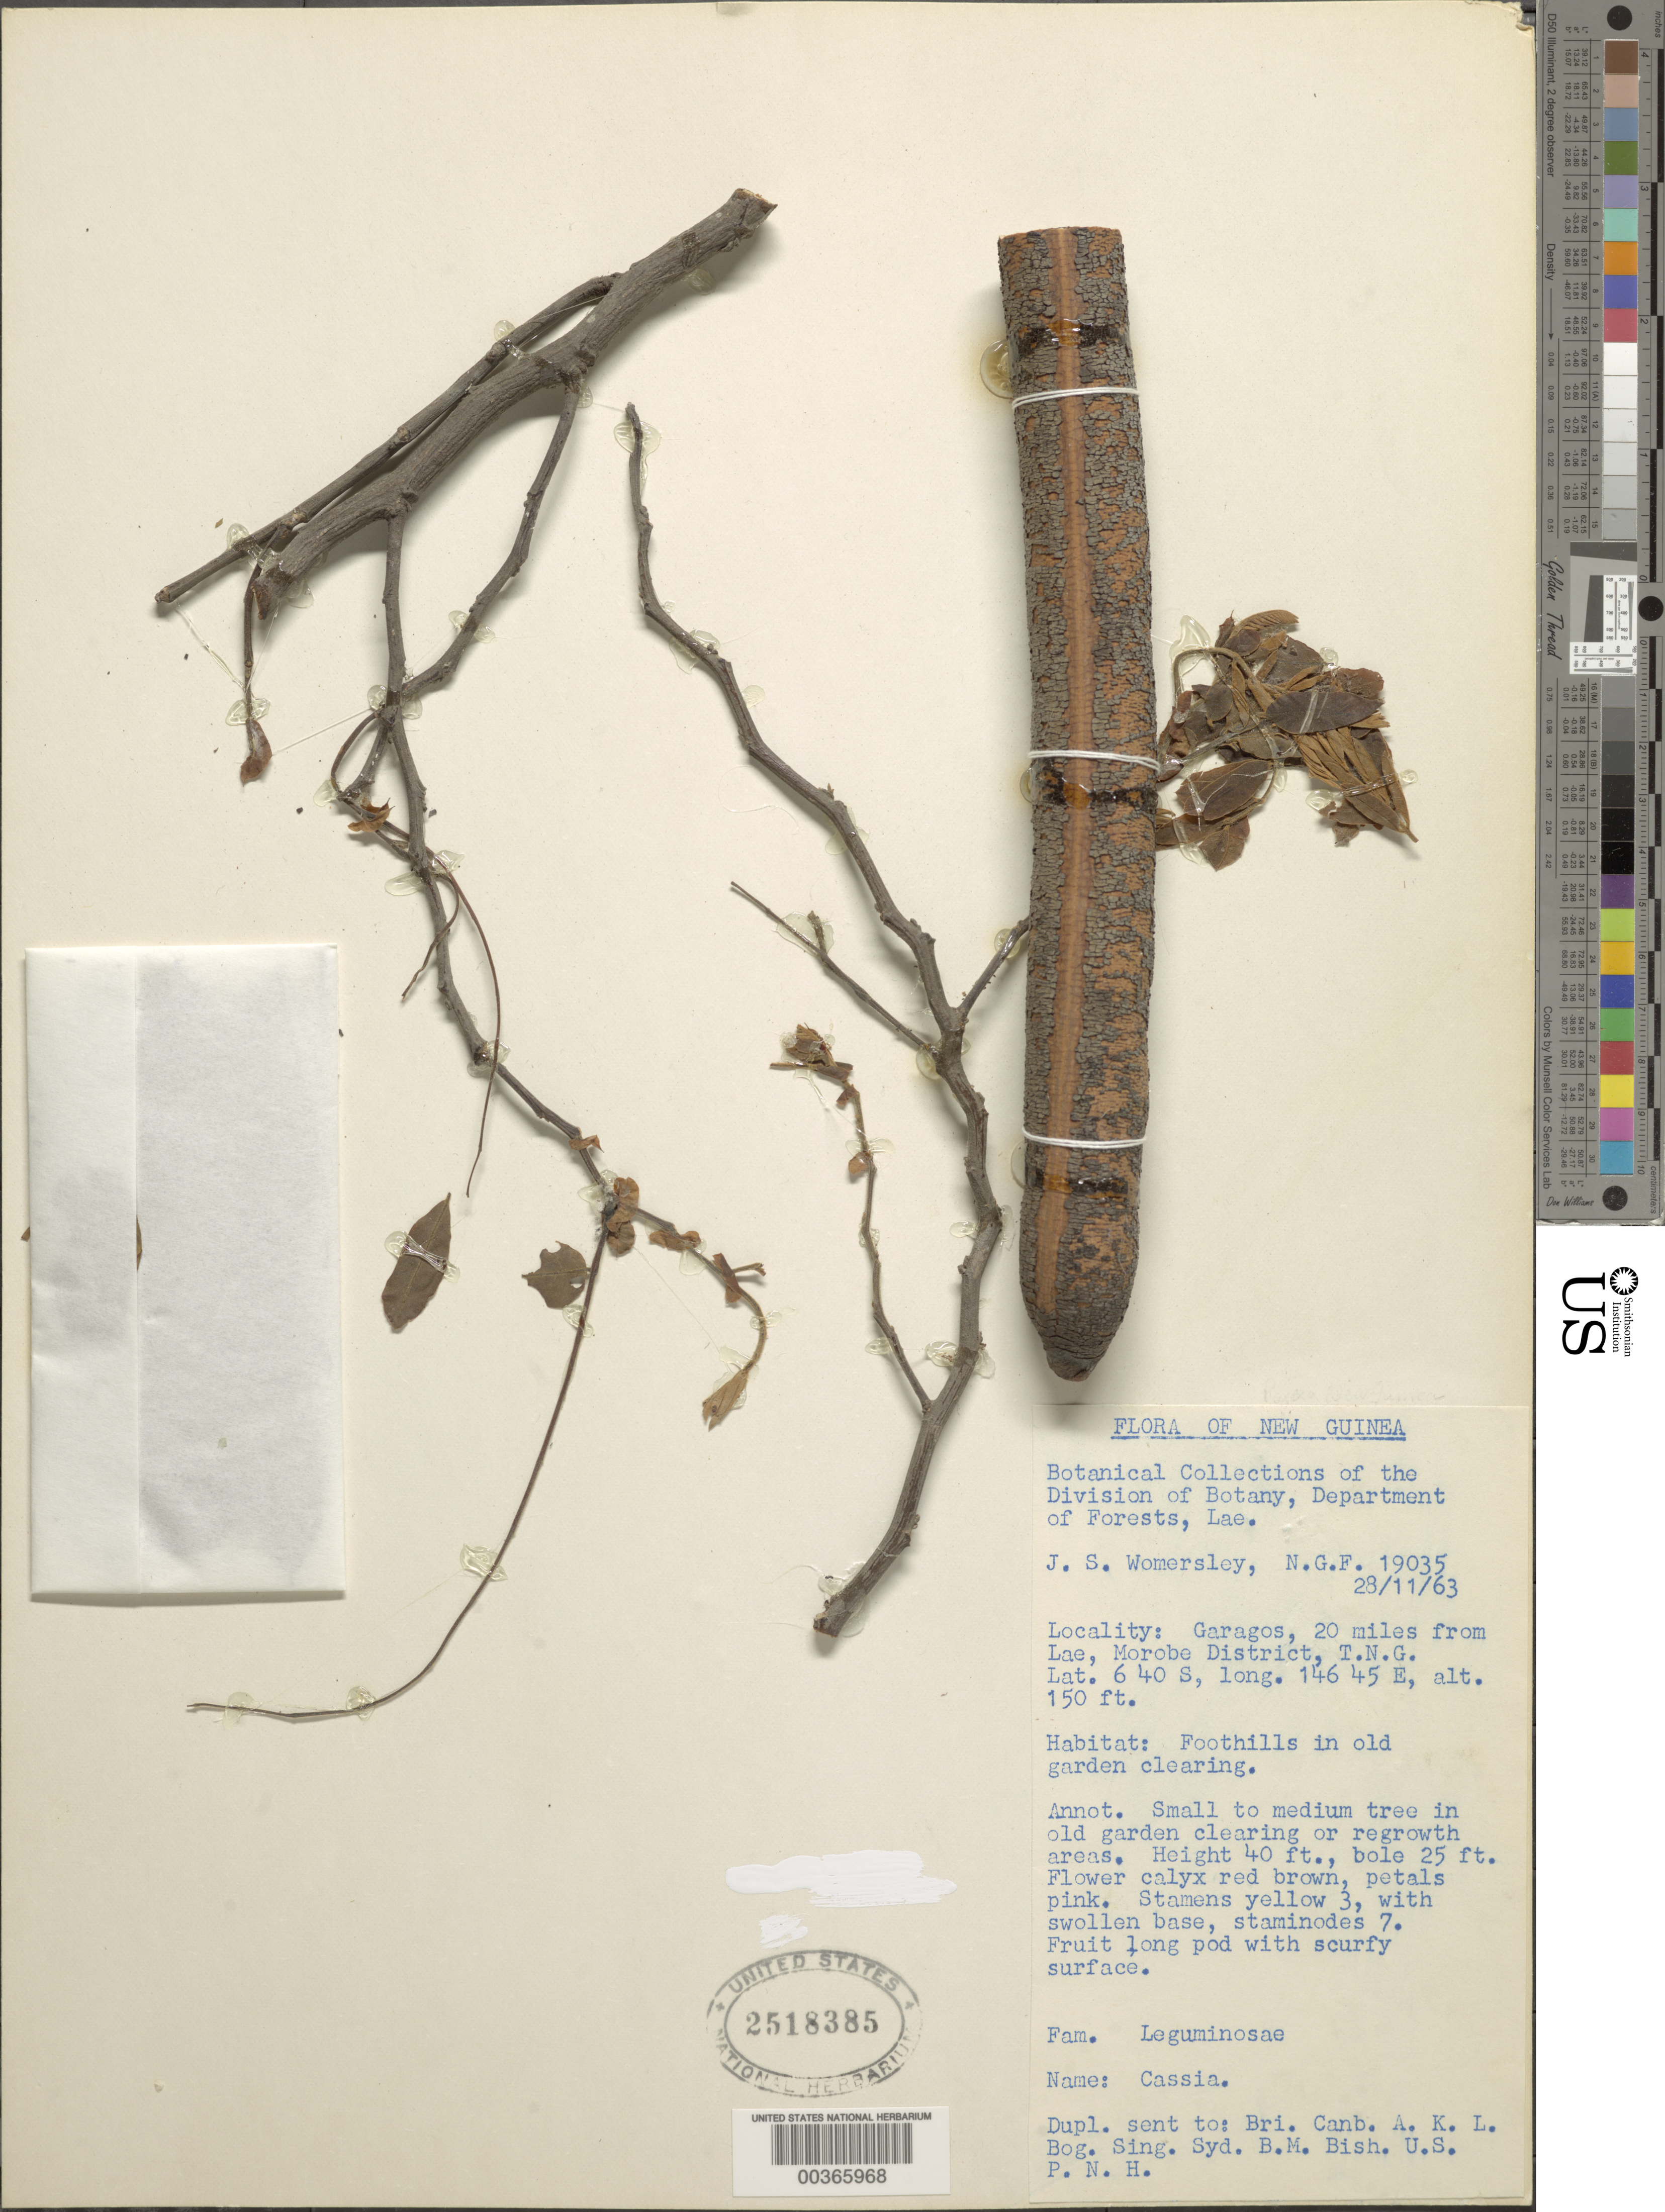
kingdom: Plantae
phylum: Tracheophyta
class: Magnoliopsida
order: Fabales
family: Fabaceae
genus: Cassia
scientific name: Cassia sp.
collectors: J. S. Womersley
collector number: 19035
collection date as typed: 28 Nov 1963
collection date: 1963-11-28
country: Papua New Guinea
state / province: Morobe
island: New Guinea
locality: Garagos, 20 mi from lae, morobe dist.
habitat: Foothills in old garden clearing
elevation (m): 46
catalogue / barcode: US 2518385